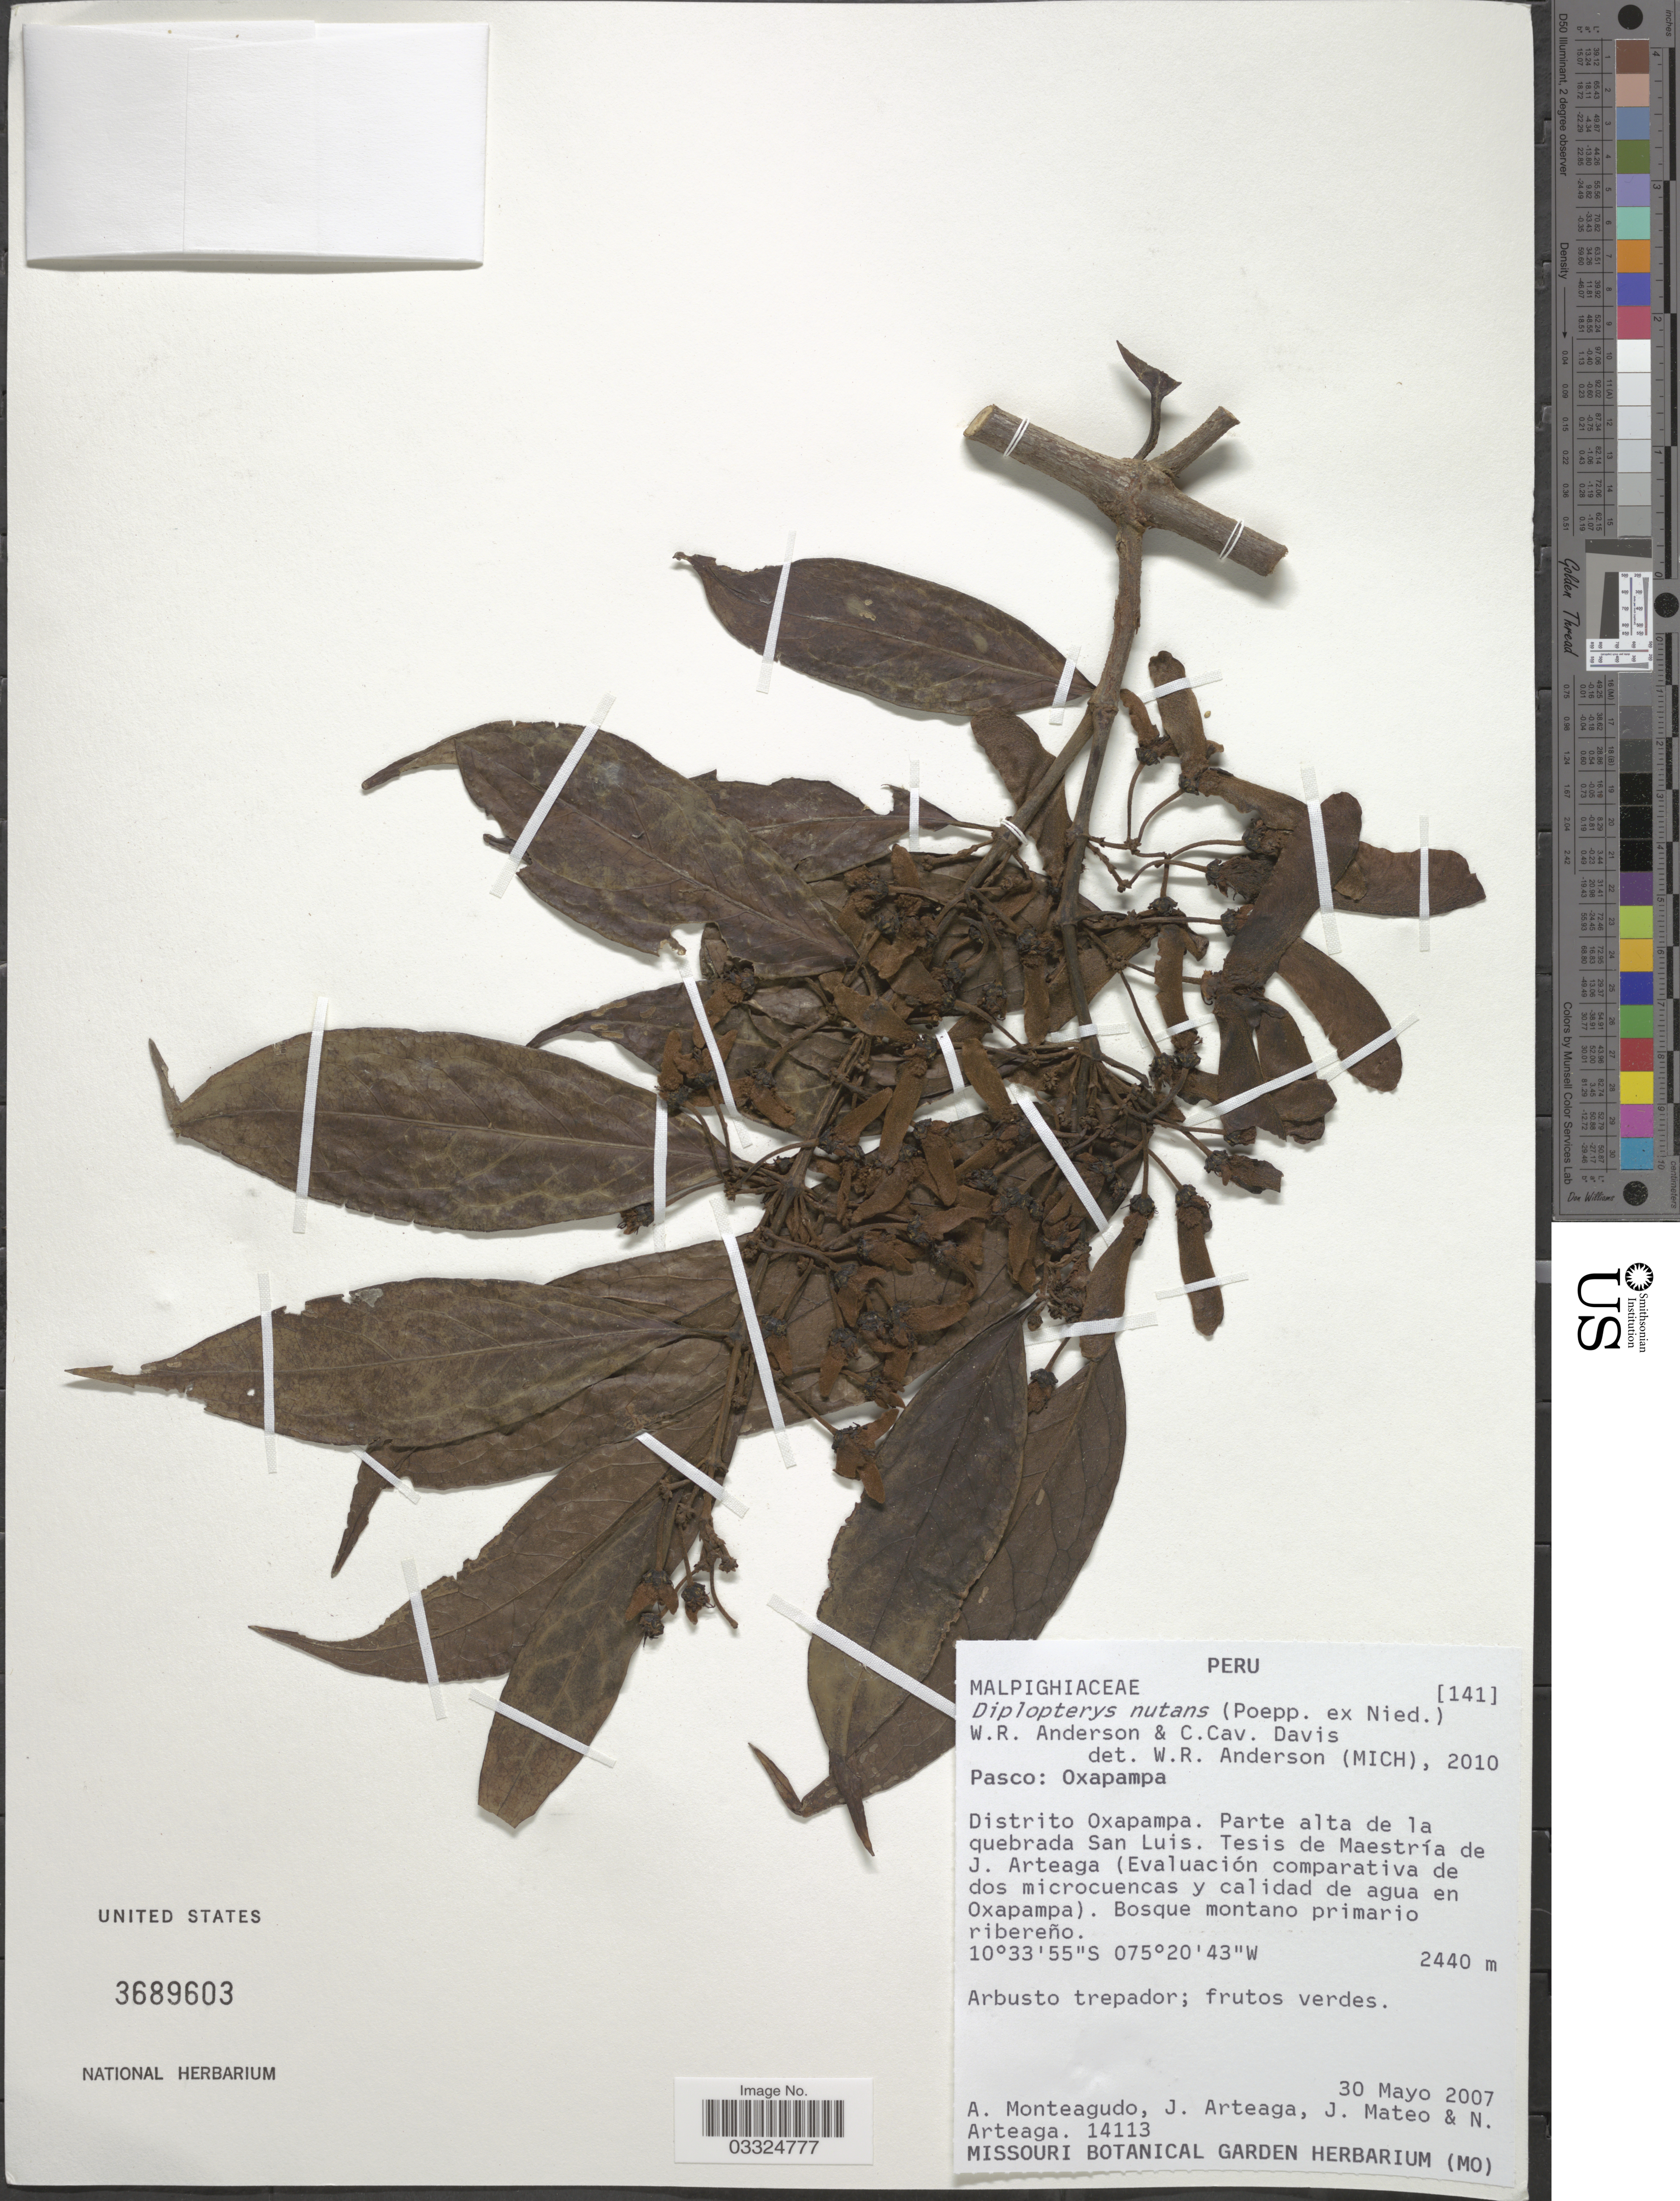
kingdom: Plantae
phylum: Tracheophyta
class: Magnoliopsida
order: Malpighiales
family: Malpighiaceae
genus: Diplopterys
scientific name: Diplopterys nutans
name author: (Poepp. ex Nied.) W.R. Anderson & C. Davis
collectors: A. Monteagudo, J. Arteaga, J. Mateo & N. Arteaga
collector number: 14113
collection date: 2007-05-30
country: Peru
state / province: Pasco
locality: Oxapampa. Distrito Oxapampa. Parte alta de la quebrada San Luis. Tesis de Maestría de J. Arteaga (Evaluación comparativa de dos microcuencas y calidad de agua en Oxapampa).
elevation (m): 2440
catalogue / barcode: US 3689603